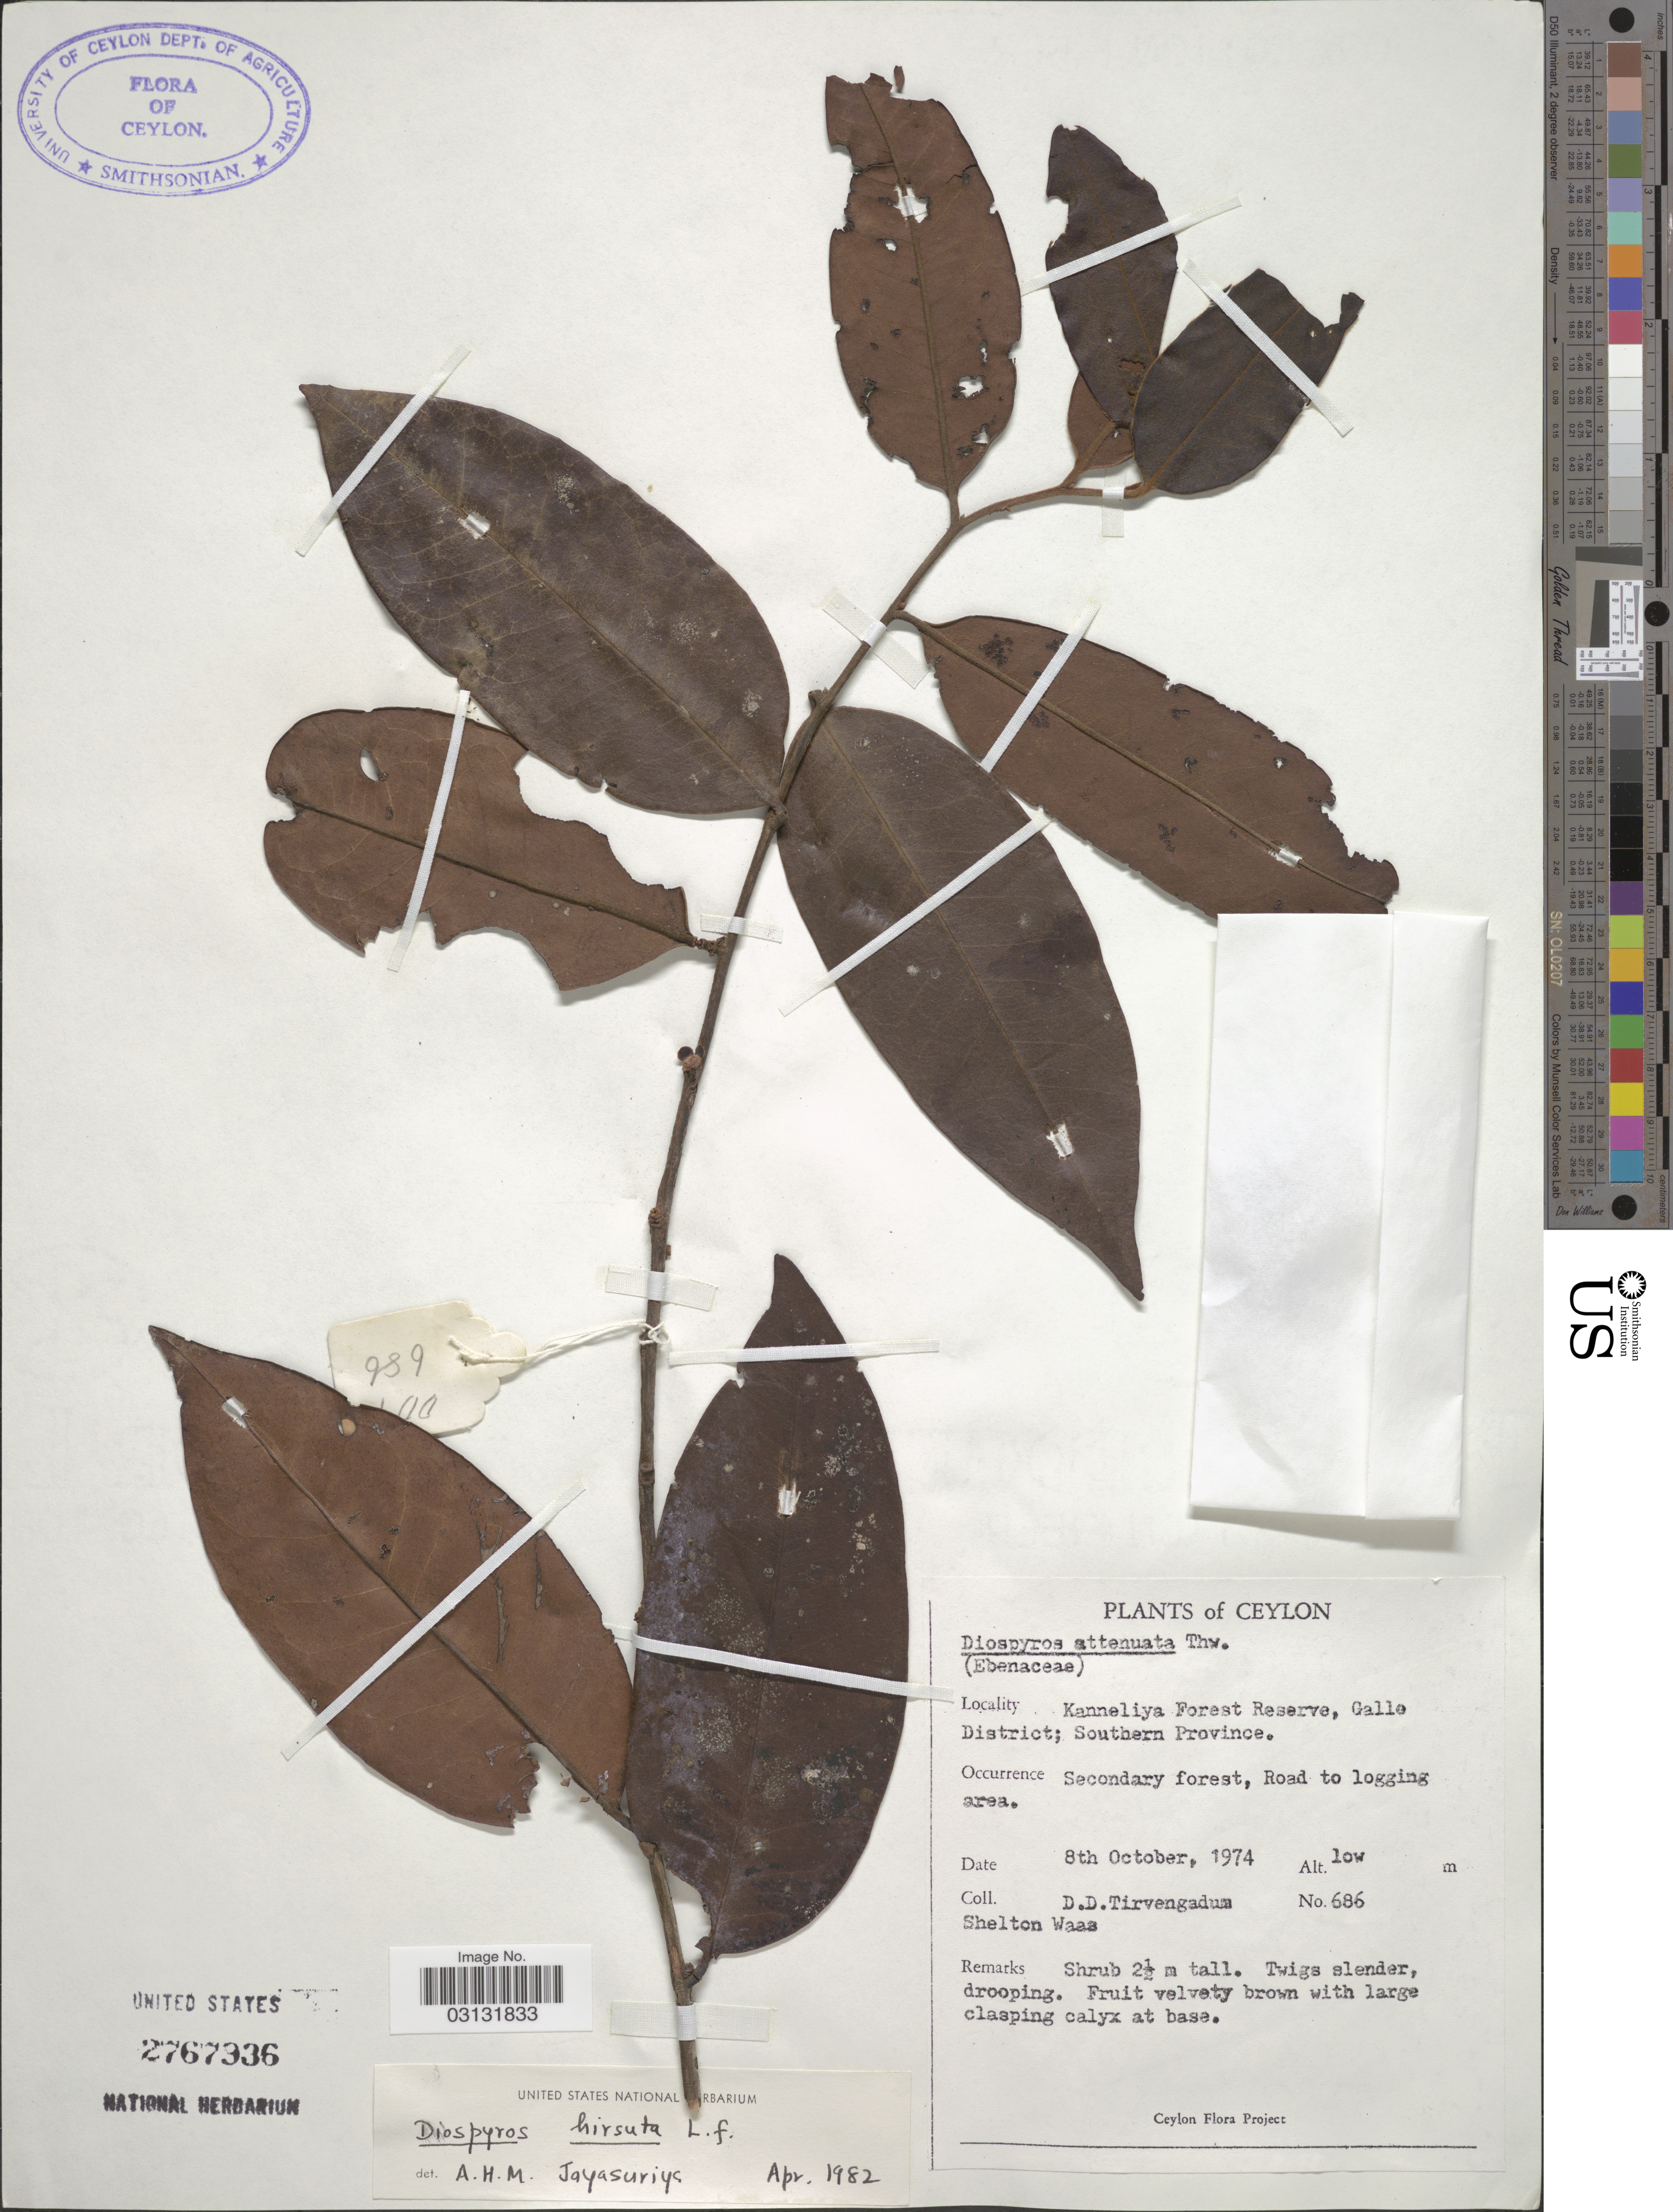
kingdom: Plantae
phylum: Tracheophyta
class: Magnoliopsida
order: Ericales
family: Ebenaceae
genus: Diospyros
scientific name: Diospyros hirsuta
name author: L. f.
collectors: D. Tirvengadum & S. Waas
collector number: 686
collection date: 1974-10-08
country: Sri Lanka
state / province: Southern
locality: Ceylon. Kanneliya Forest Reserve, Galle District; Southern Province.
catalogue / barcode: US 2767936